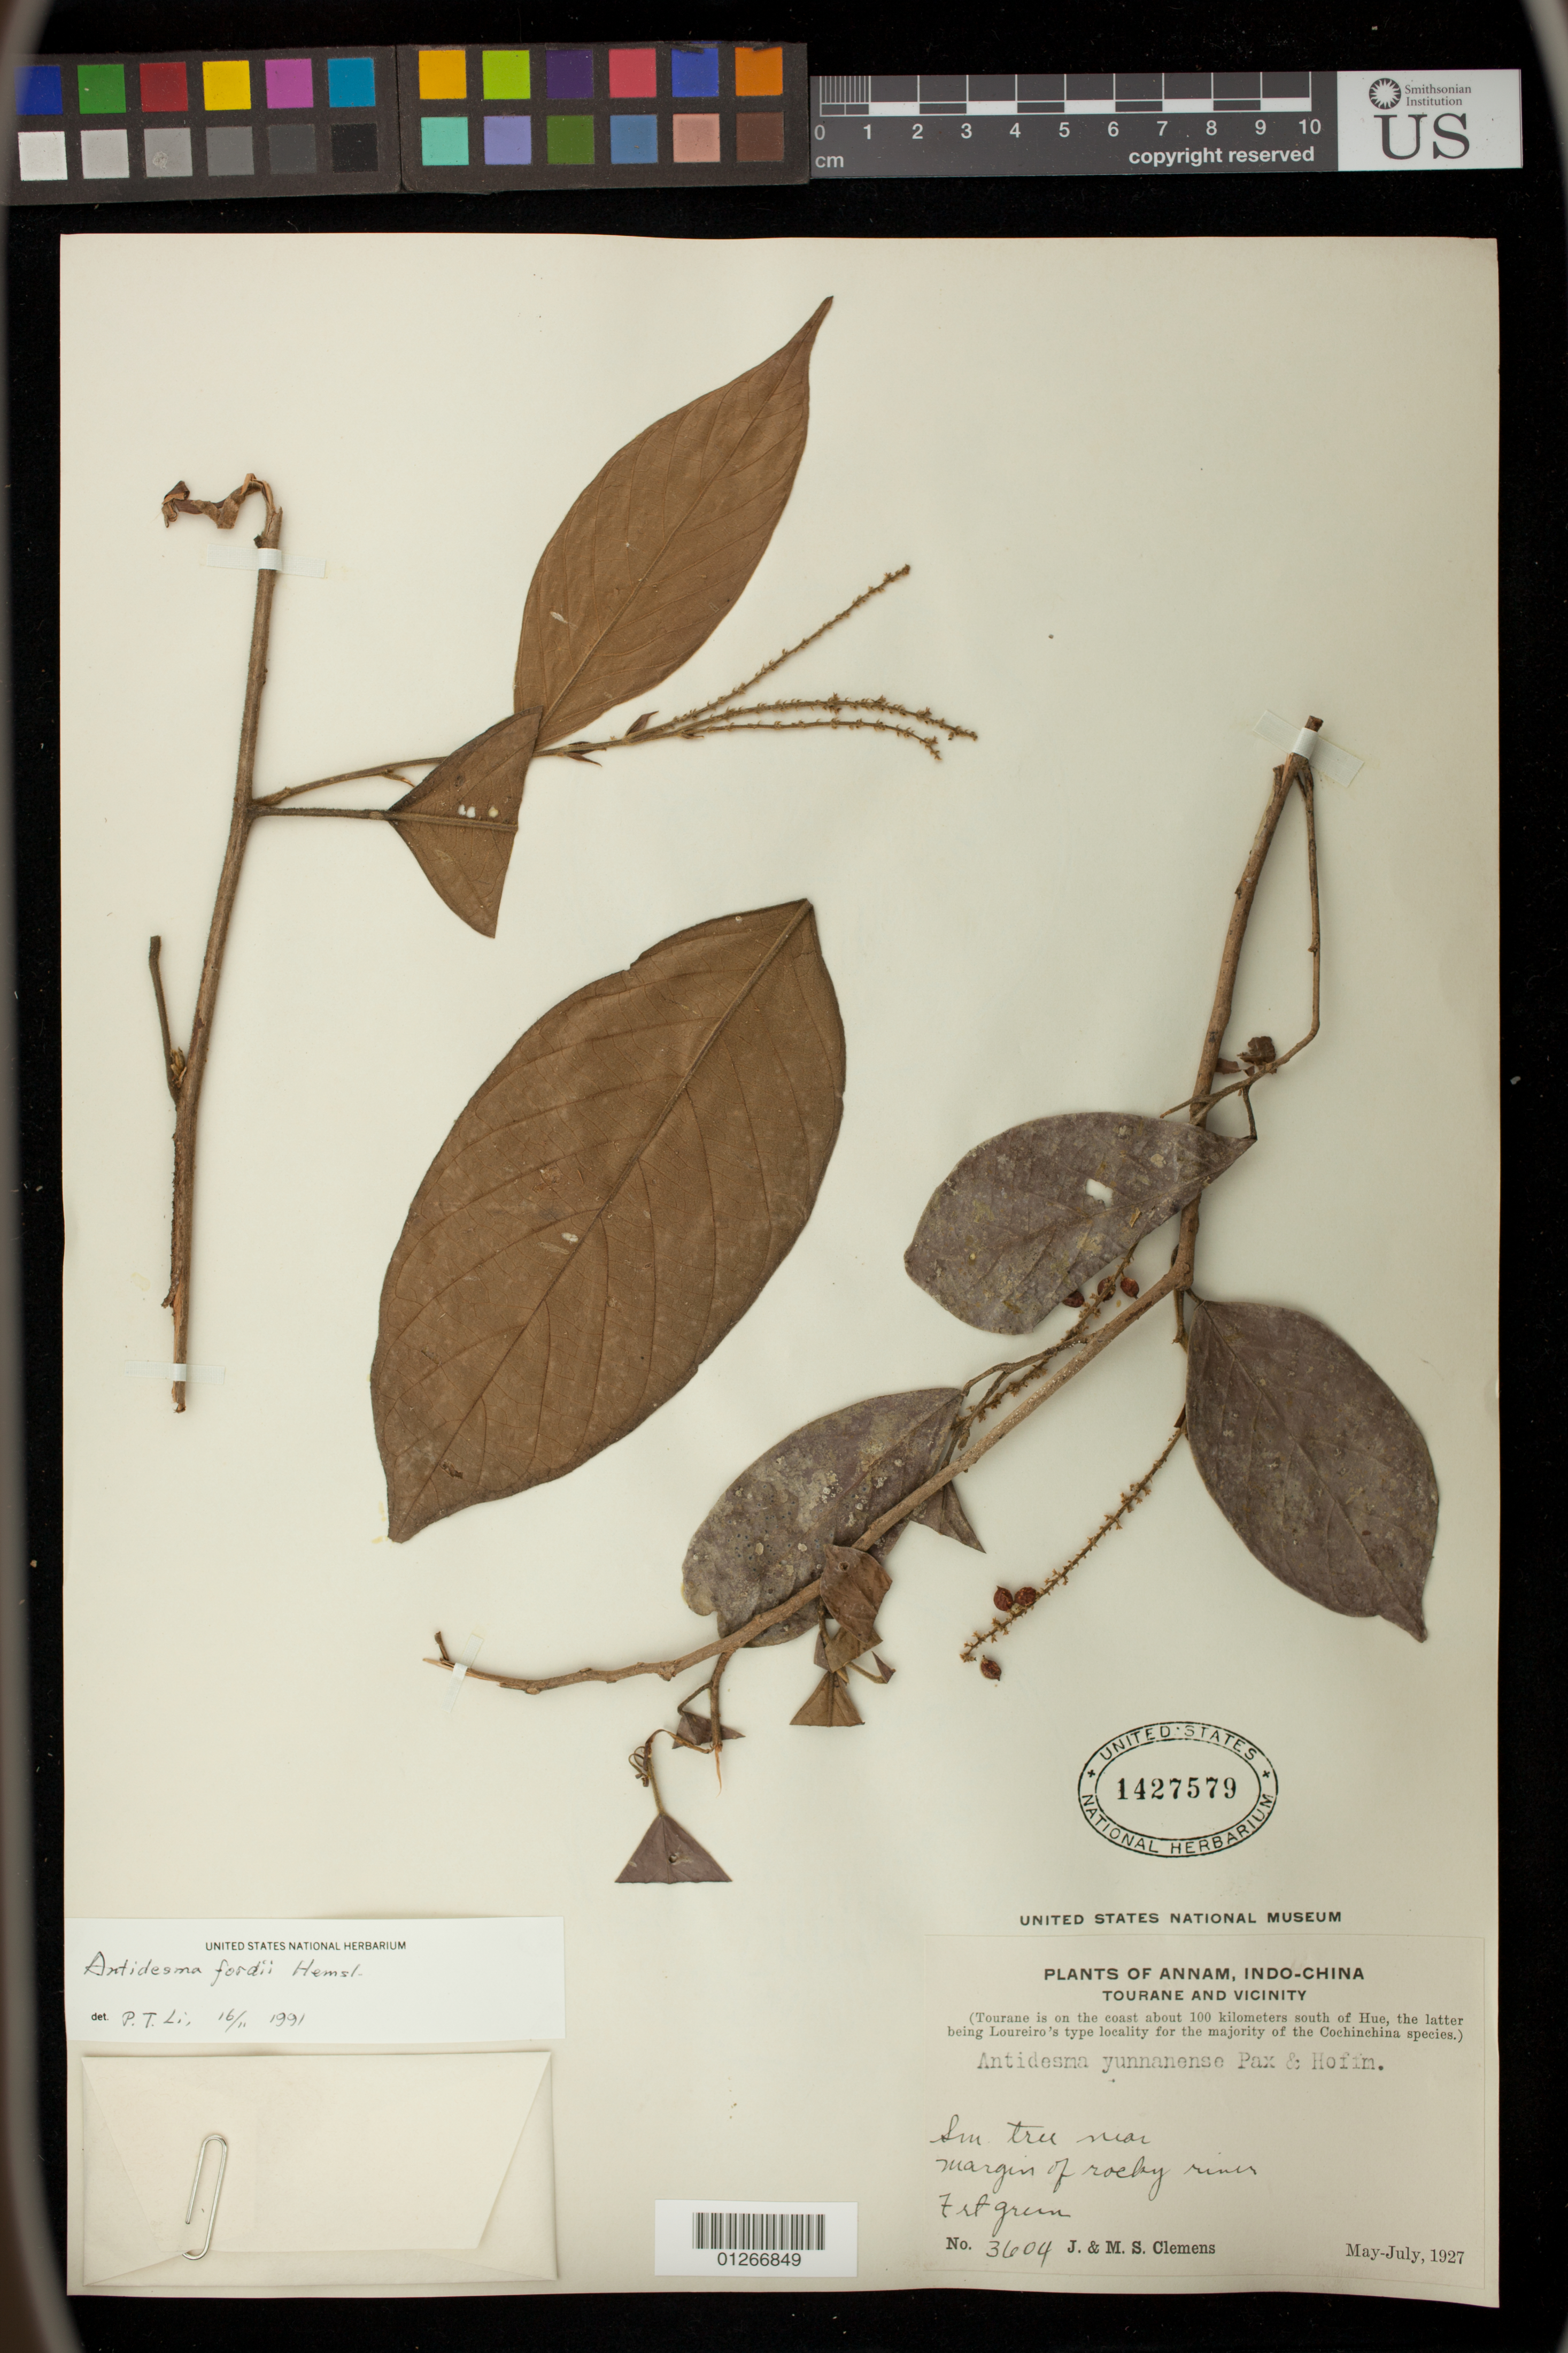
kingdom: Plantae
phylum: Tracheophyta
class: Magnoliopsida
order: Malpighiales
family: Phyllanthaceae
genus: Antidesma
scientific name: Antidesma fordii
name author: Hemsl.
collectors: J. Clemens & M. S. Clemens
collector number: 3604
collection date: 1927-05/1927-07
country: Vietnam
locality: Annam. Tourane and Vicinity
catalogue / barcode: US 1427579